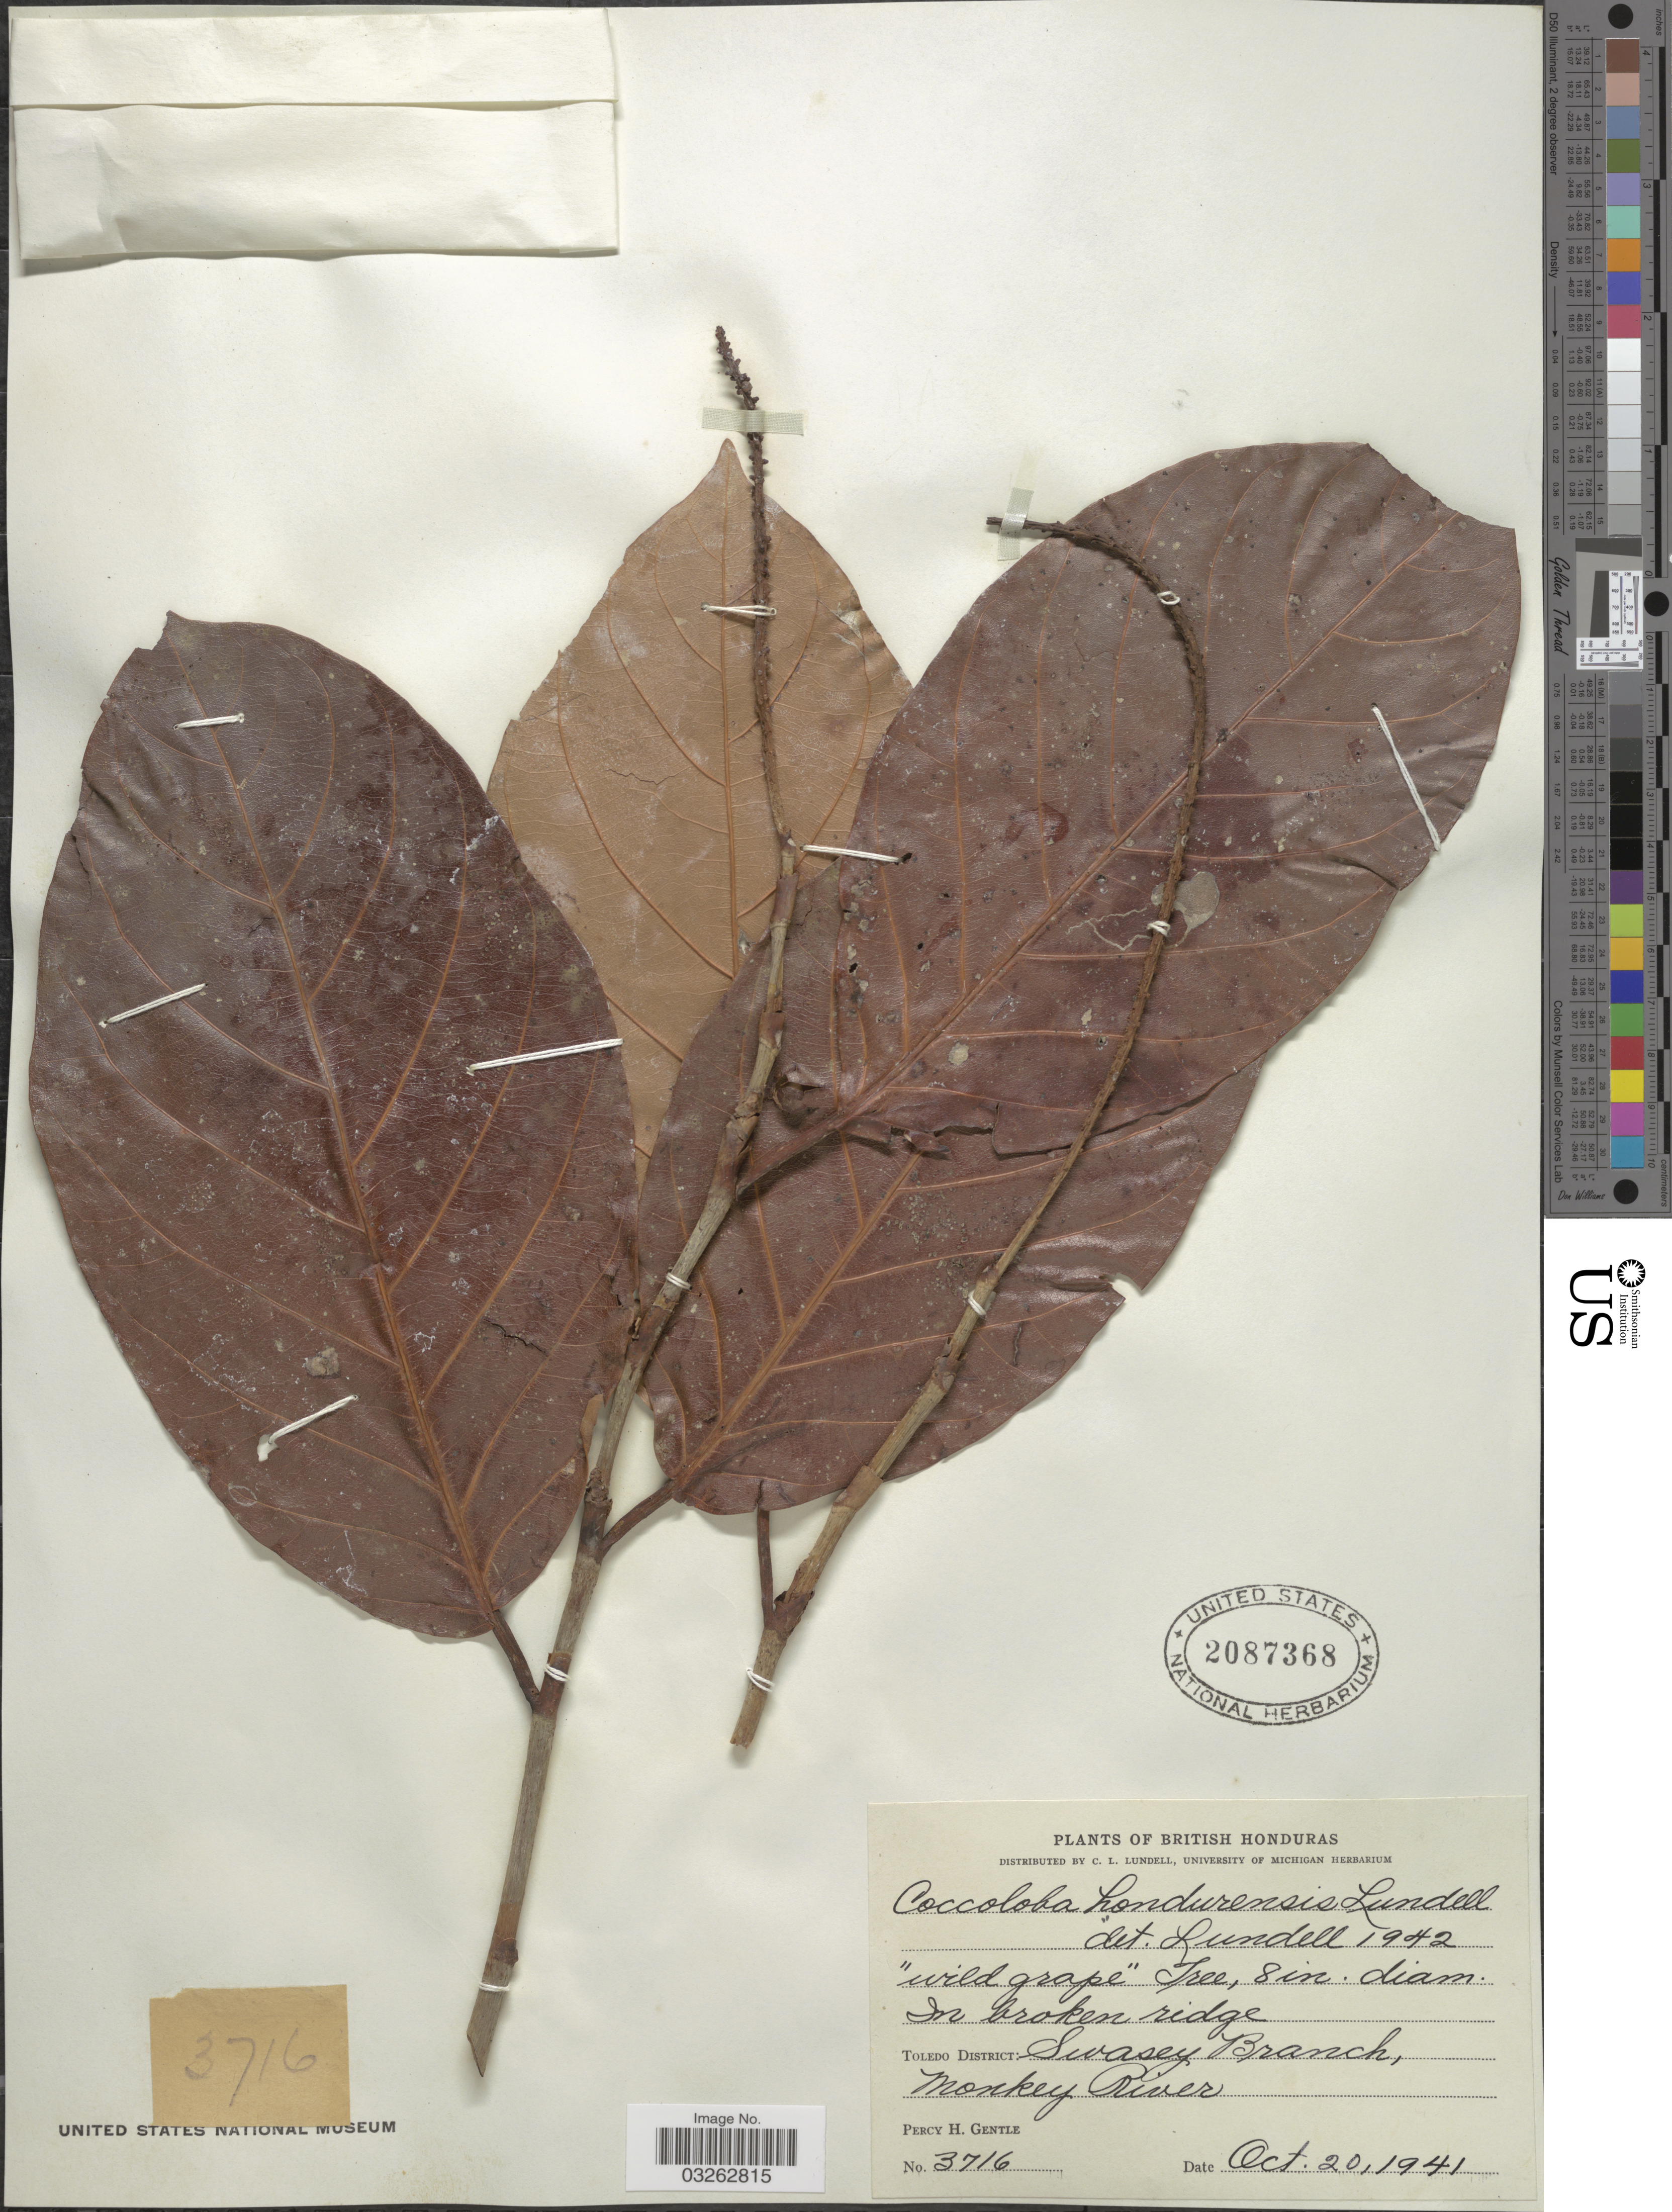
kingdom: Plantae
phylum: Tracheophyta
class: Magnoliopsida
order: Caryophyllales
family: Polygonaceae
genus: Coccoloba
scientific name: Coccoloba hondurensis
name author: Lundell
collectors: P. H. Gentle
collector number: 3716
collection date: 1941-10-20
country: Belize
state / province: Toledo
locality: British Honduras. Toledo District: Swasey Branch, Monkey River.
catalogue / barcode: US 2087368